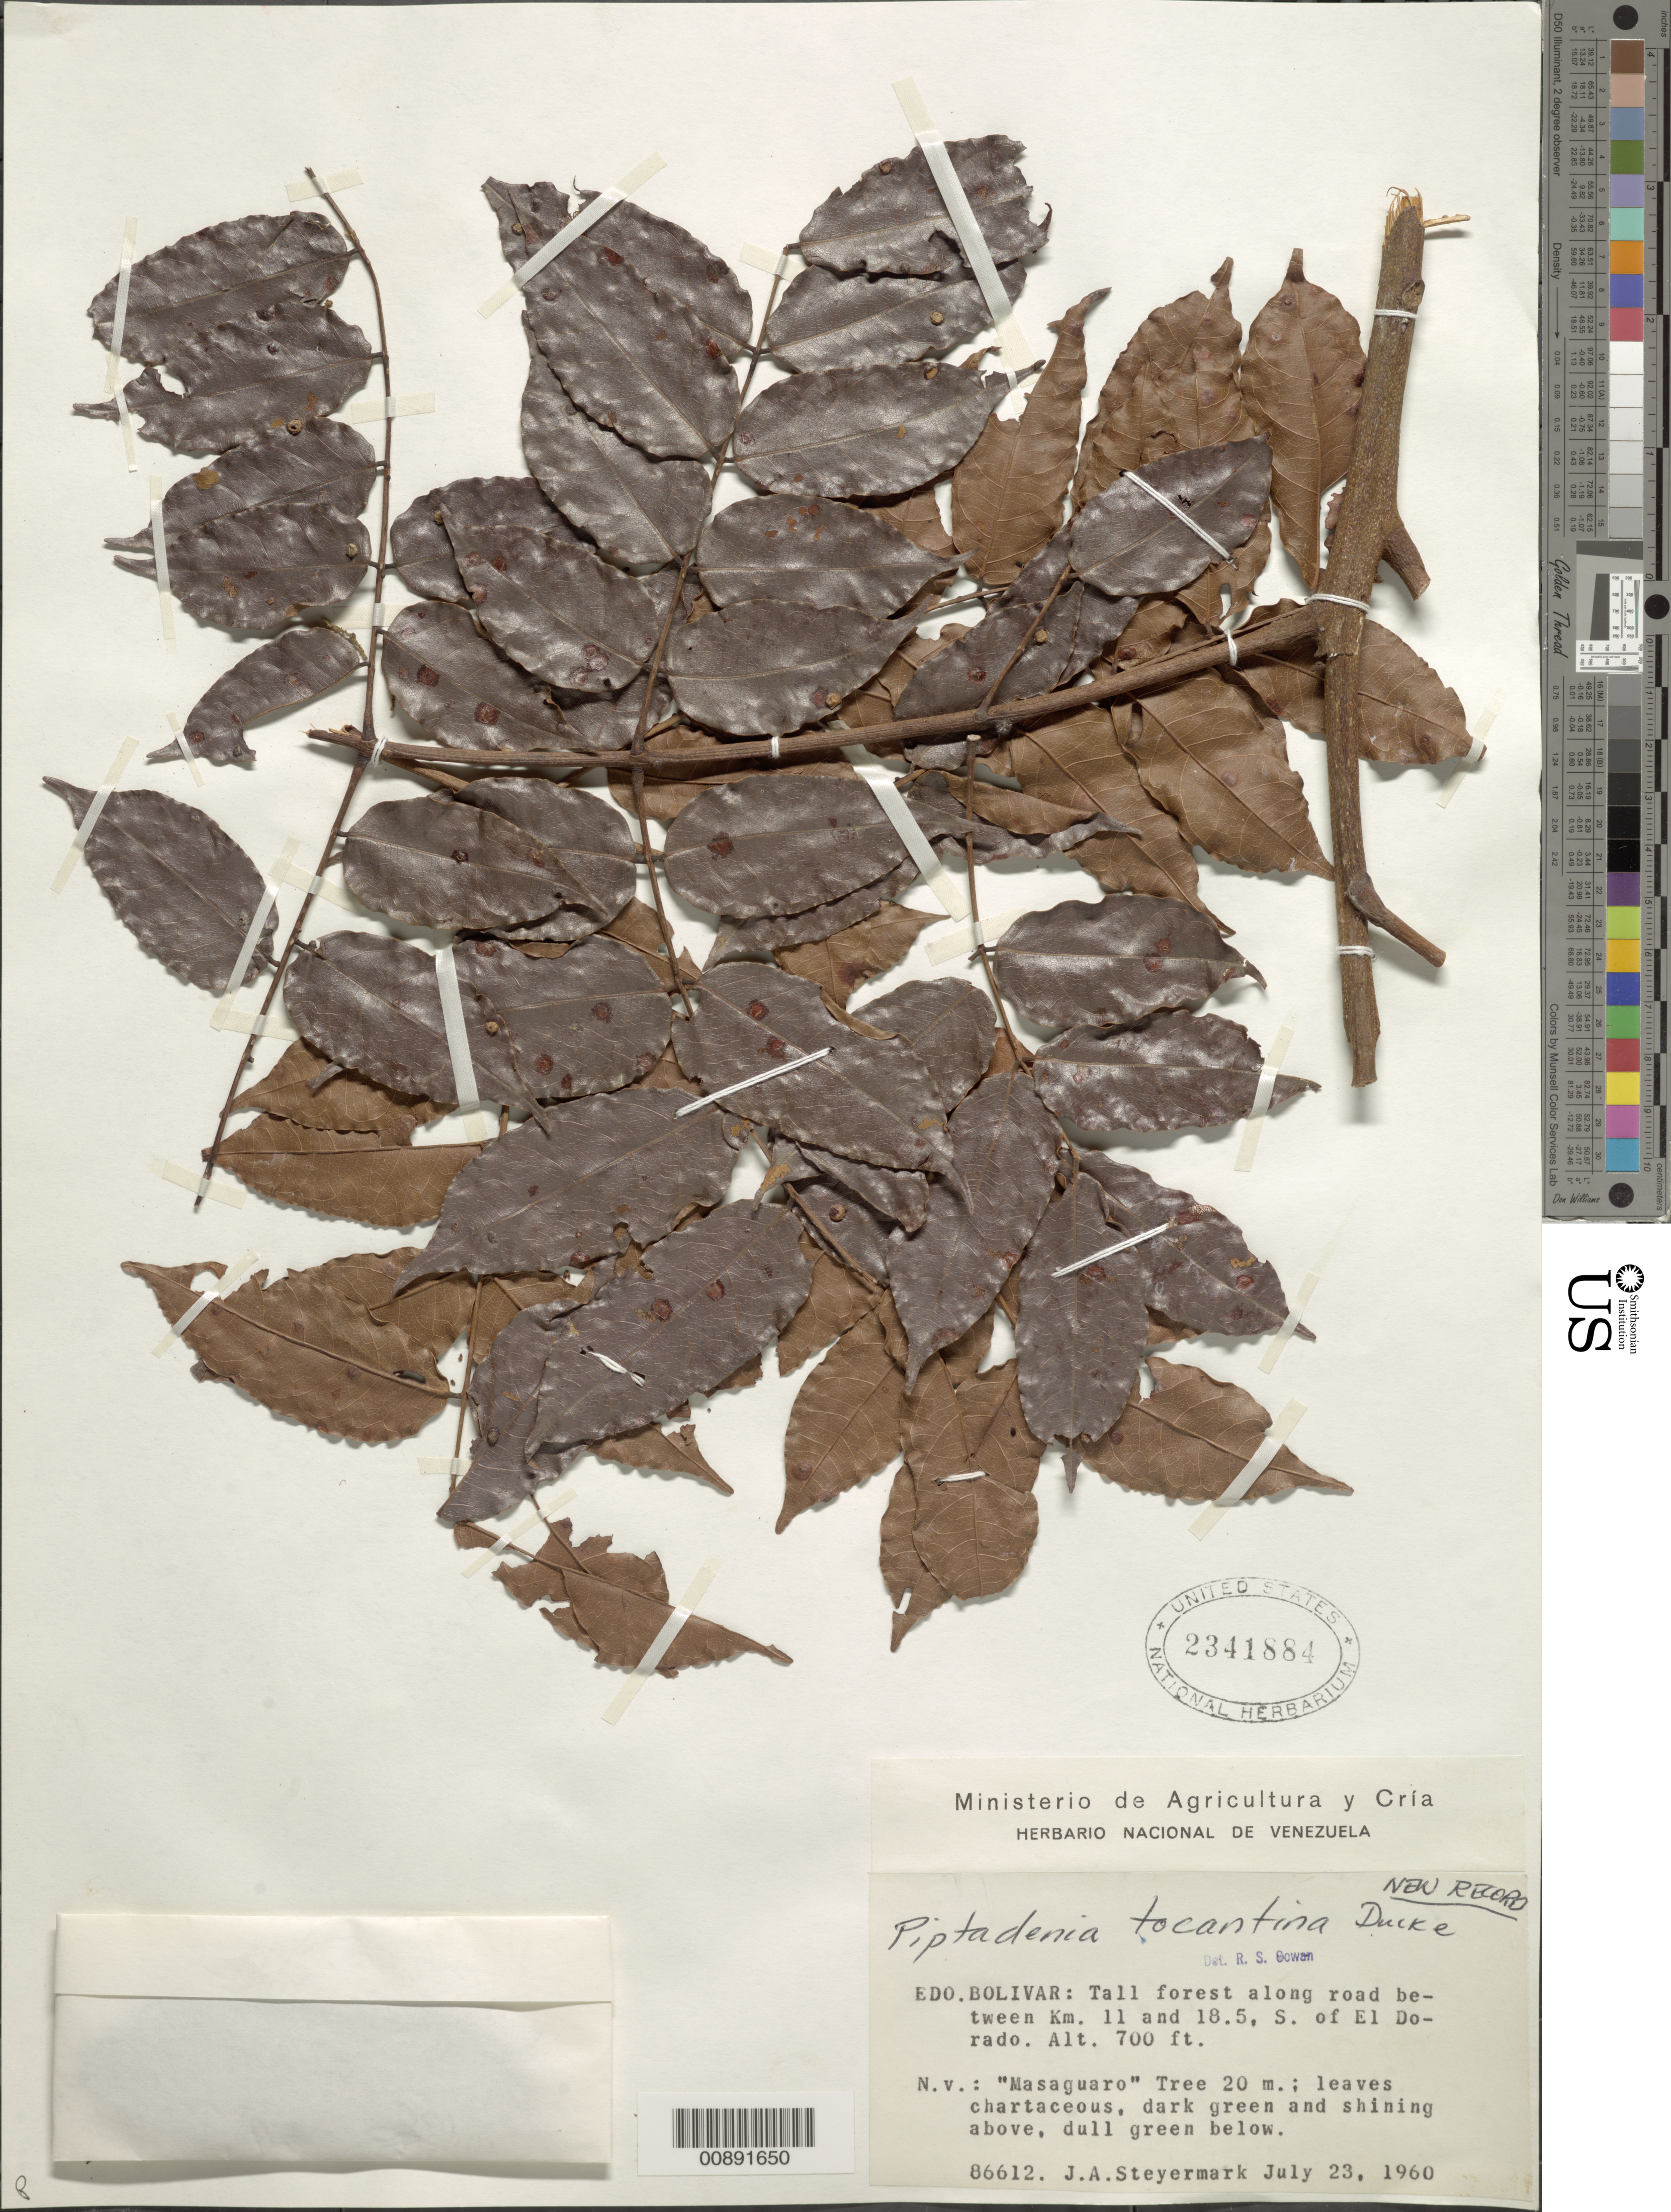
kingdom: Plantae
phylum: Tracheophyta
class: Magnoliopsida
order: Fabales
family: Fabaceae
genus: Piptadenia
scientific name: Piptadenia tocantina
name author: Ducke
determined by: Cowan, R. S.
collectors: J. Steyermark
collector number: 86612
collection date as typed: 23-Jul-60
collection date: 1960-07-23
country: Venezuela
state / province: Bolívar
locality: El Dorado, S of, km 11 to 18.5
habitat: Tall forest along road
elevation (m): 213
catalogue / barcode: US 2341884